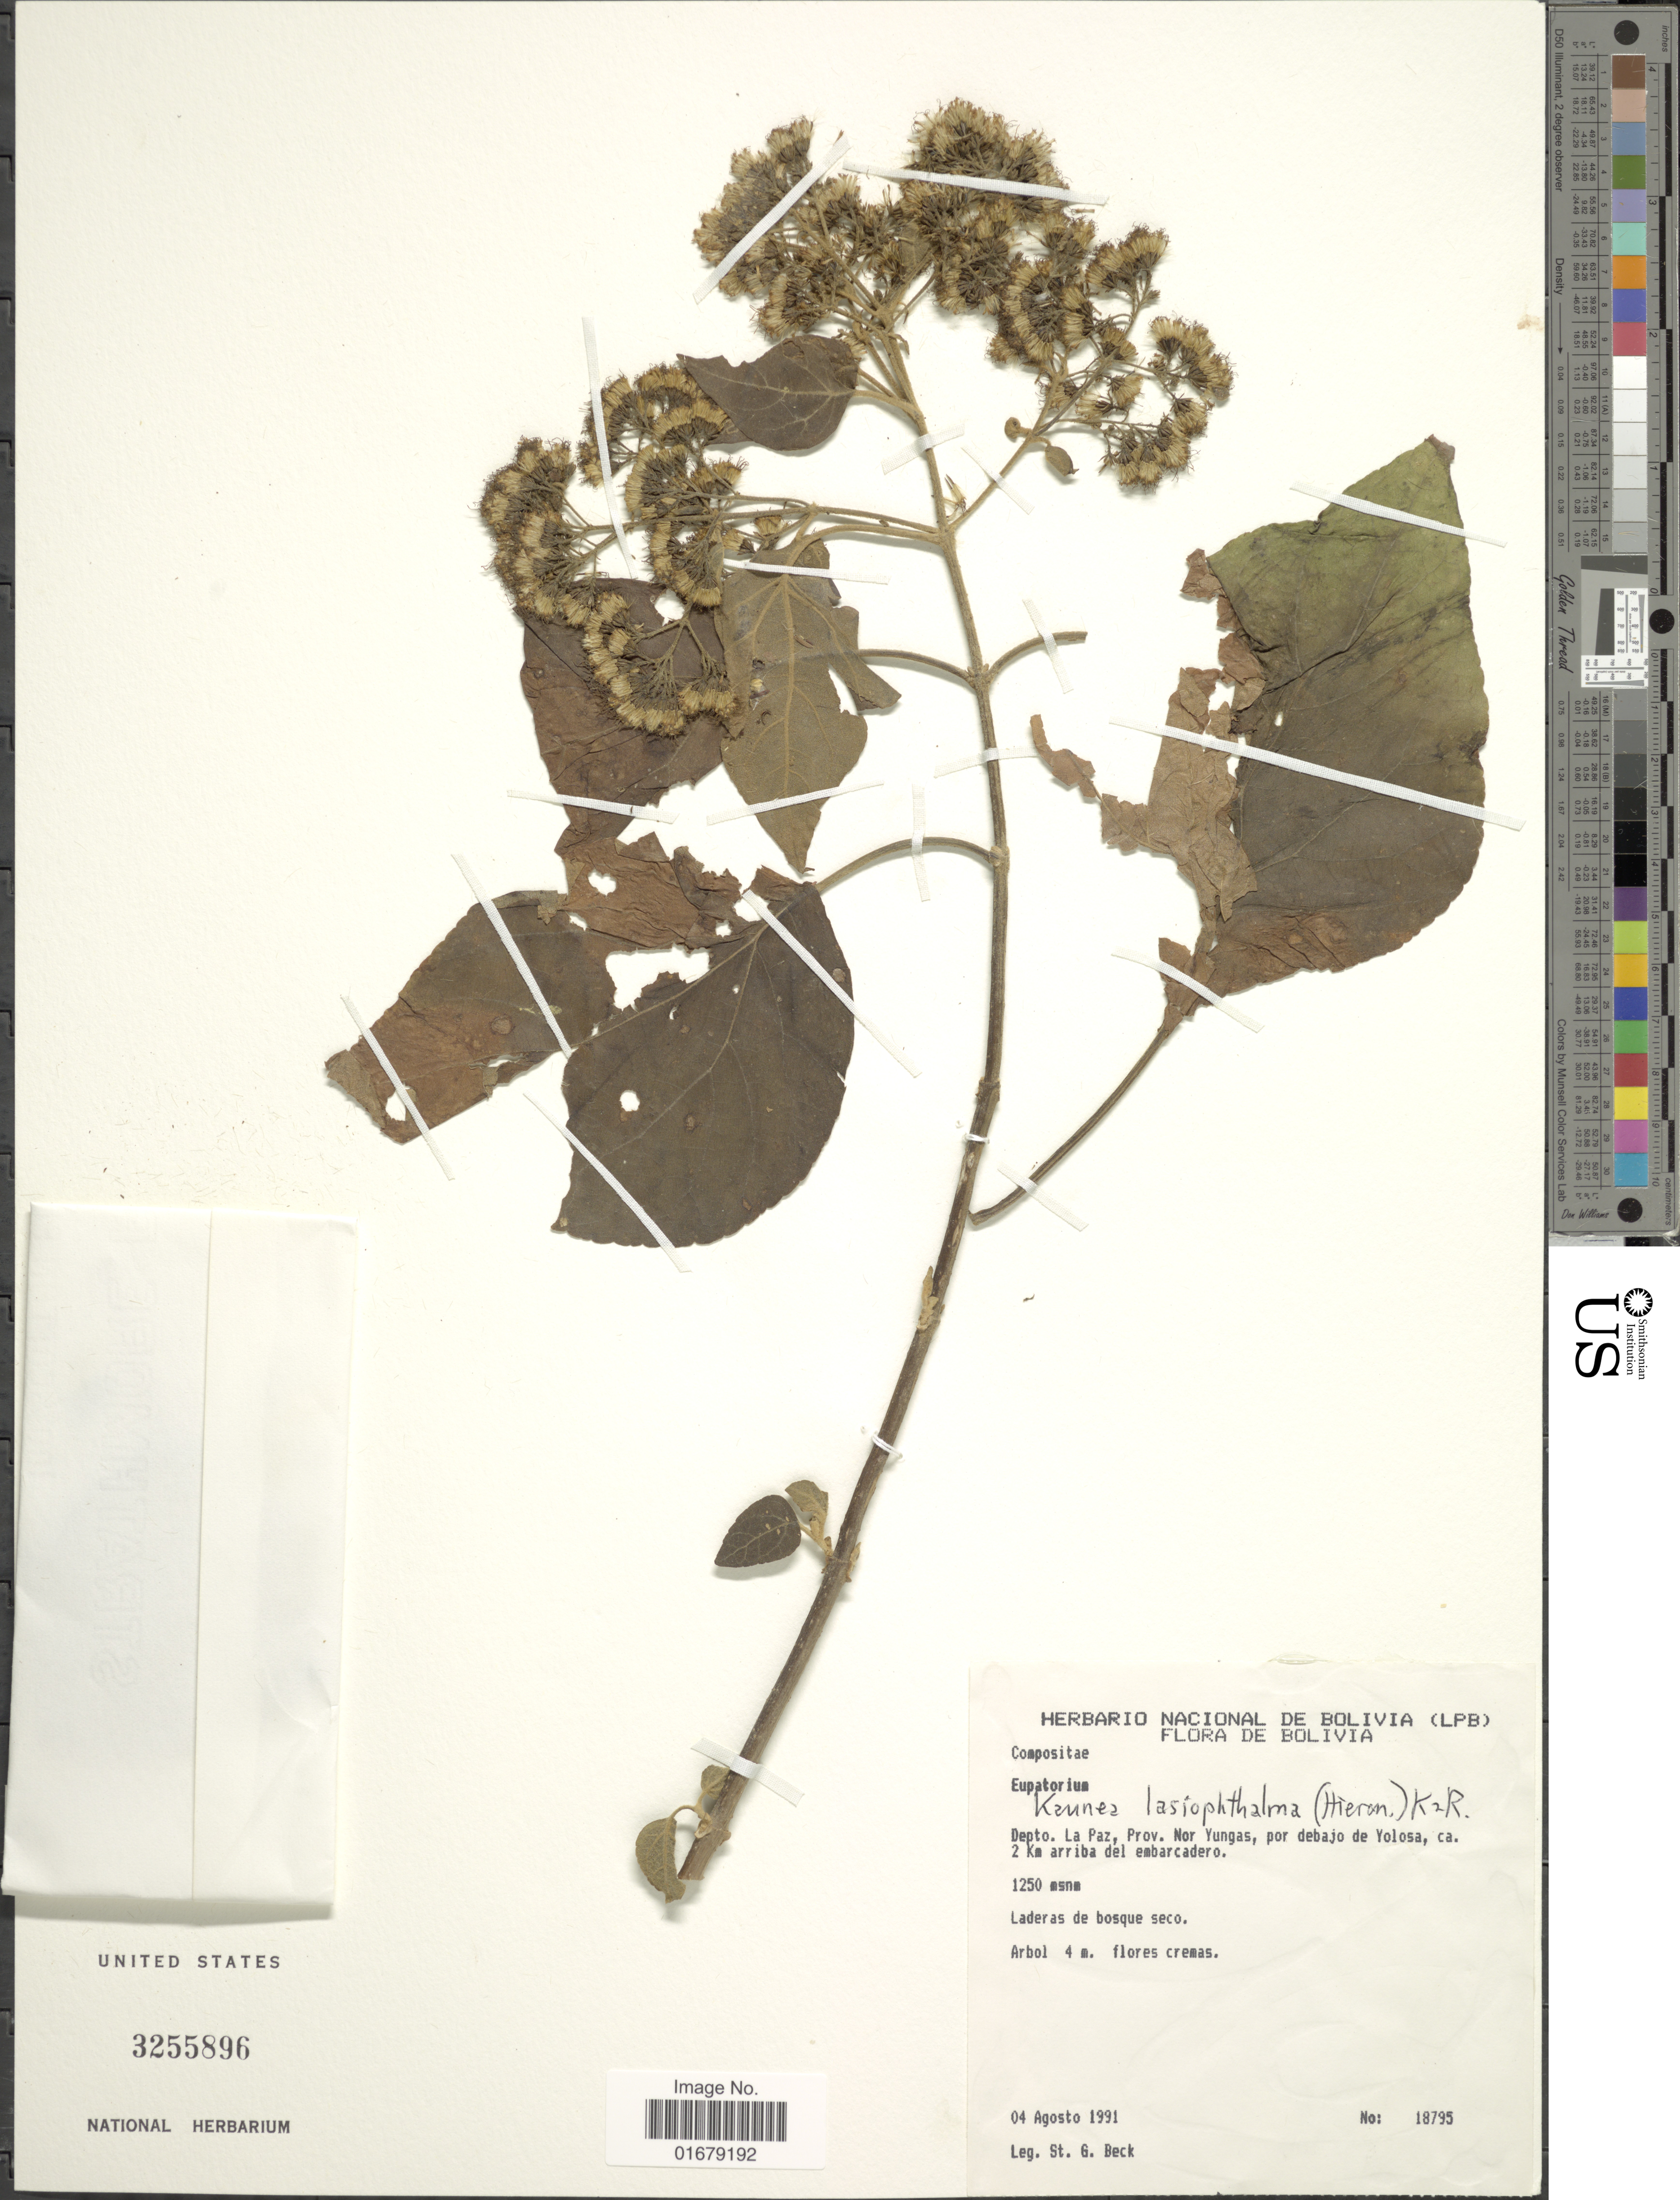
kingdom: Plantae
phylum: Tracheophyta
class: Magnoliopsida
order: Asterales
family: Asteraceae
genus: Kaunia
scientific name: Kaunia longipetiolata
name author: (Sch. Bip. ex Rusby) R.M. King & H. Rob.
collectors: S. G. Beck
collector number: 18795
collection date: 1991-08-04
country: Bolivia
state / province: La Paz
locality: Bolivia. Depto. La Paz, Prov. Nor Yungas, por debajo de Yolosa, ca 2 Km arriba del embarcadero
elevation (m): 1250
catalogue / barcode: US 3255896